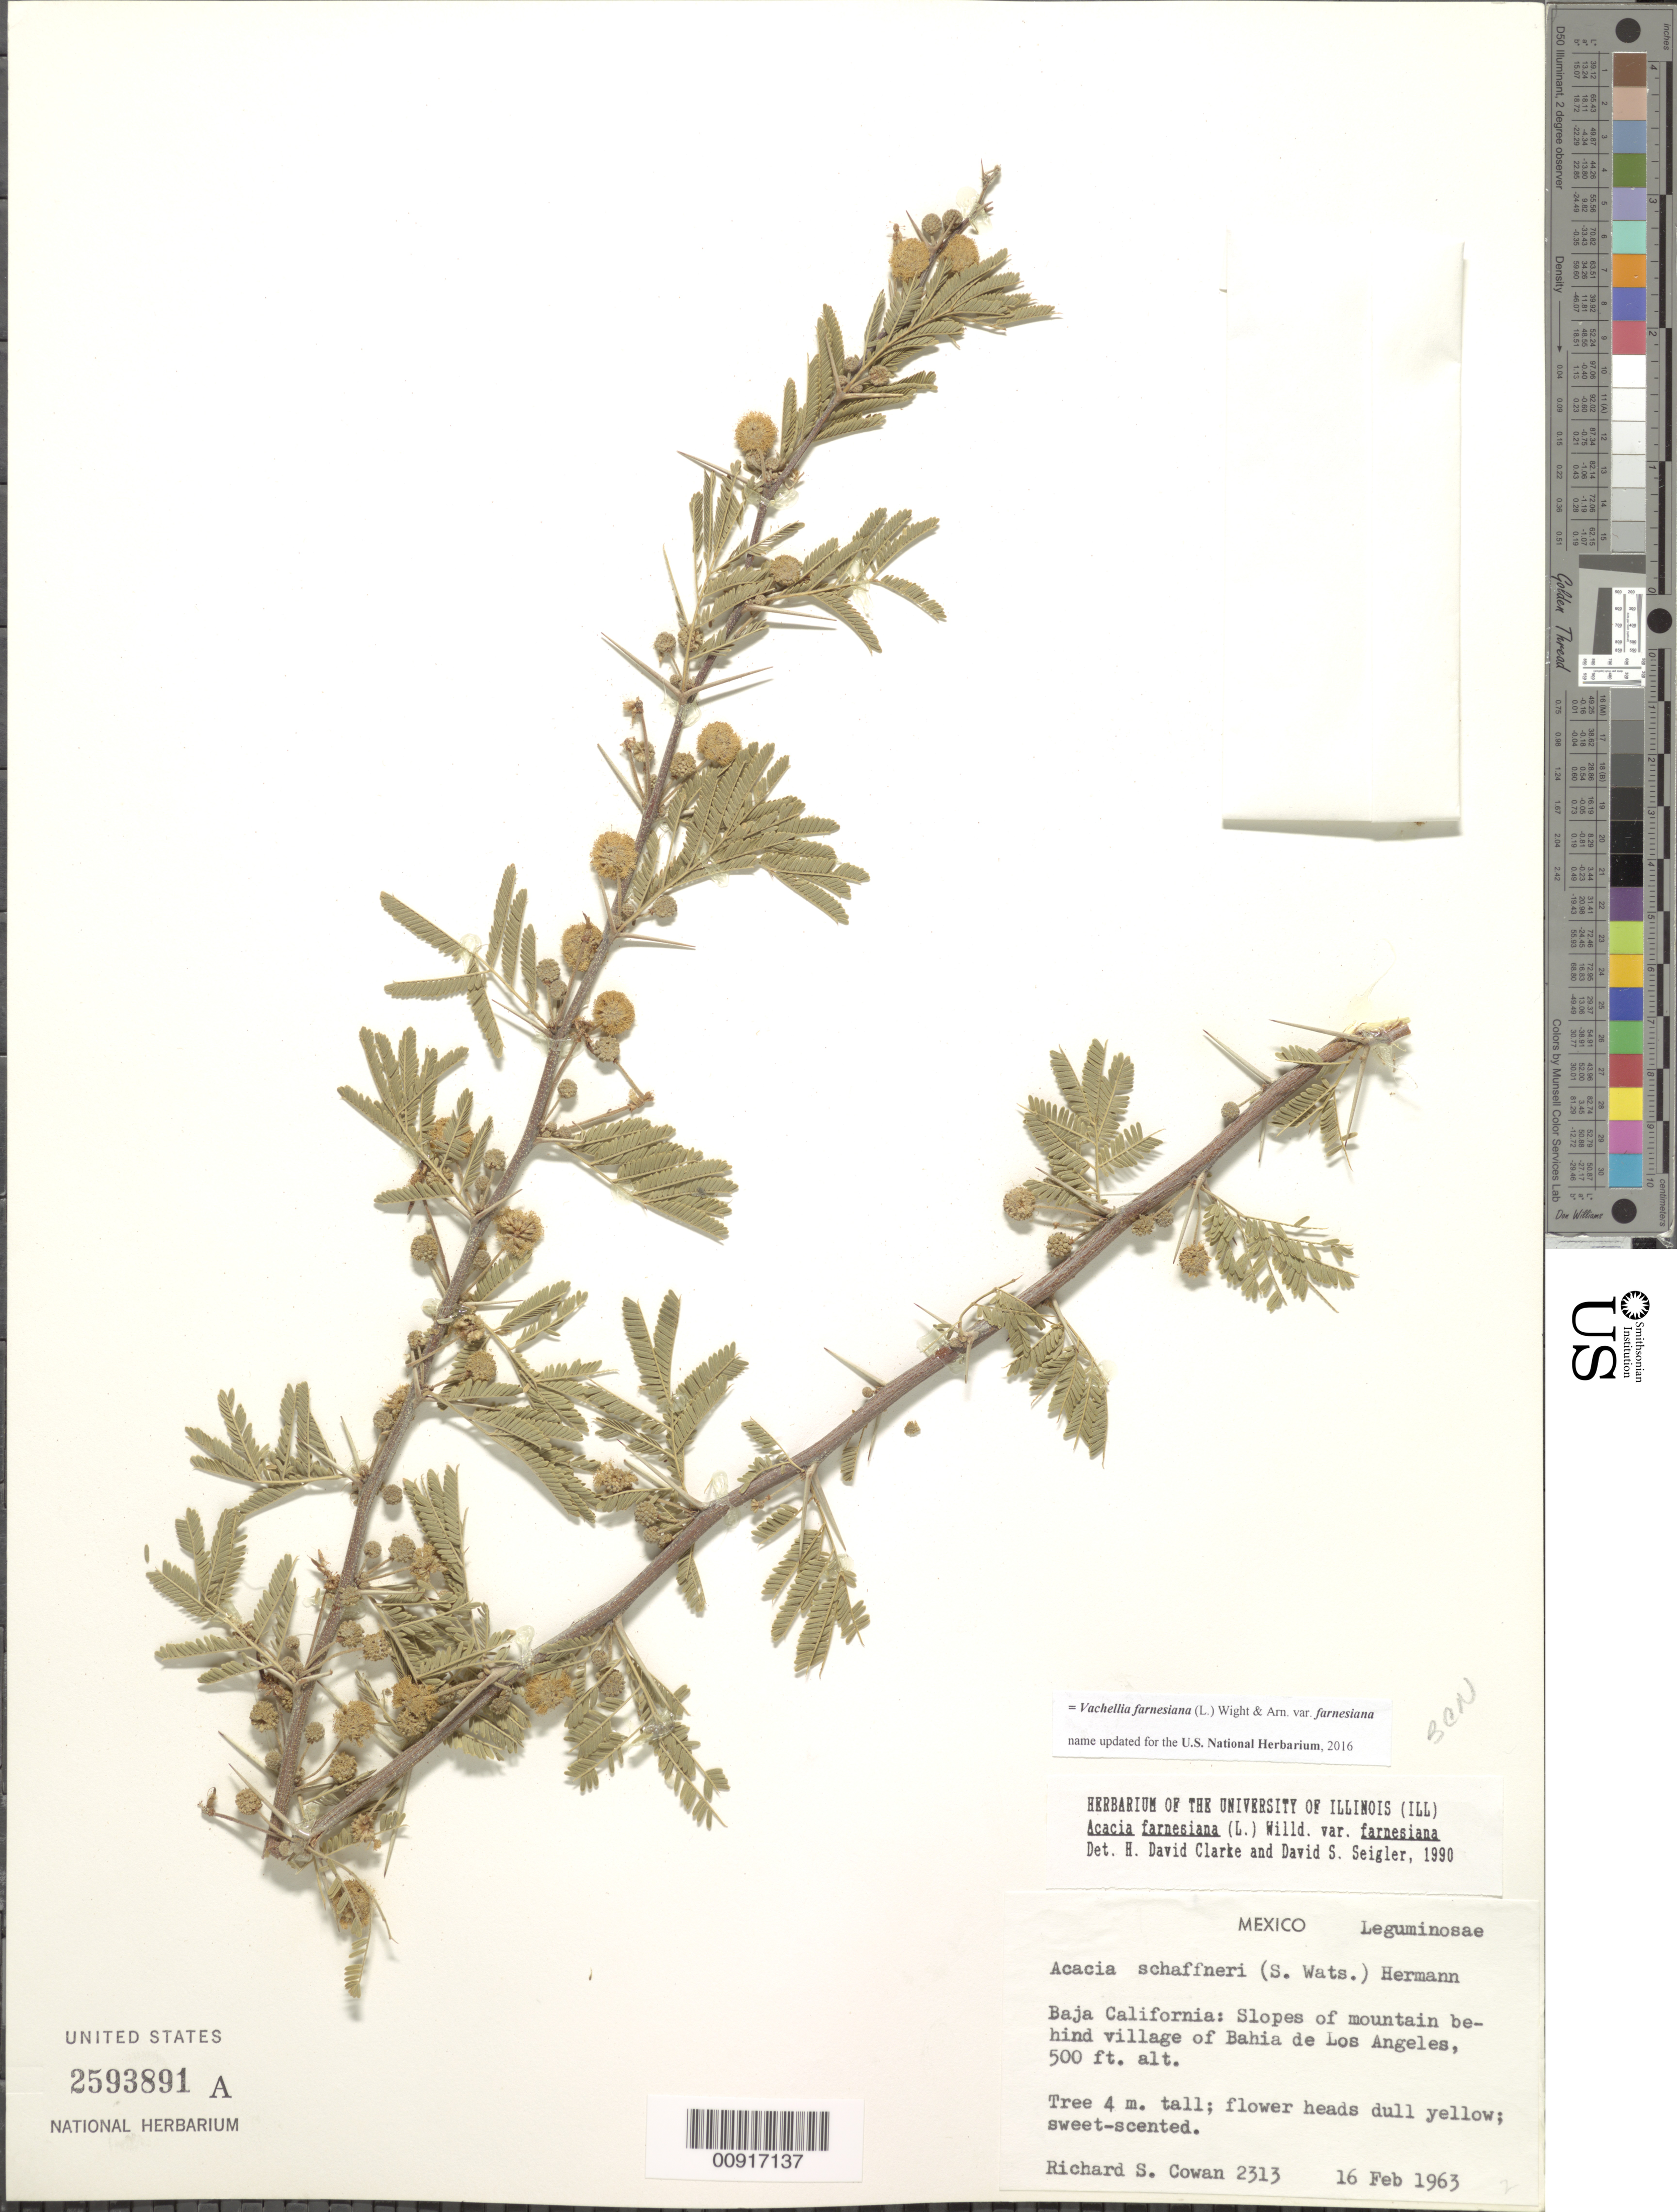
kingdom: Plantae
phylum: Tracheophyta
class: Magnoliopsida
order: Fabales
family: Fabaceae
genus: Vachellia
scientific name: Vachellia farnesiana var. farnesiana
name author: (L.) Wight & Arn.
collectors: R. S. Cowan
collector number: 2313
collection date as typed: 16 Feb 1963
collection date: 1963-02-16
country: Mexico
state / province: Baja California Norte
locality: Baja California: Slopes of mountain behind village of Bahía de Los Angeles.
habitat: Slopes of mountain.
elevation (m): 152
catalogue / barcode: US 2593891A